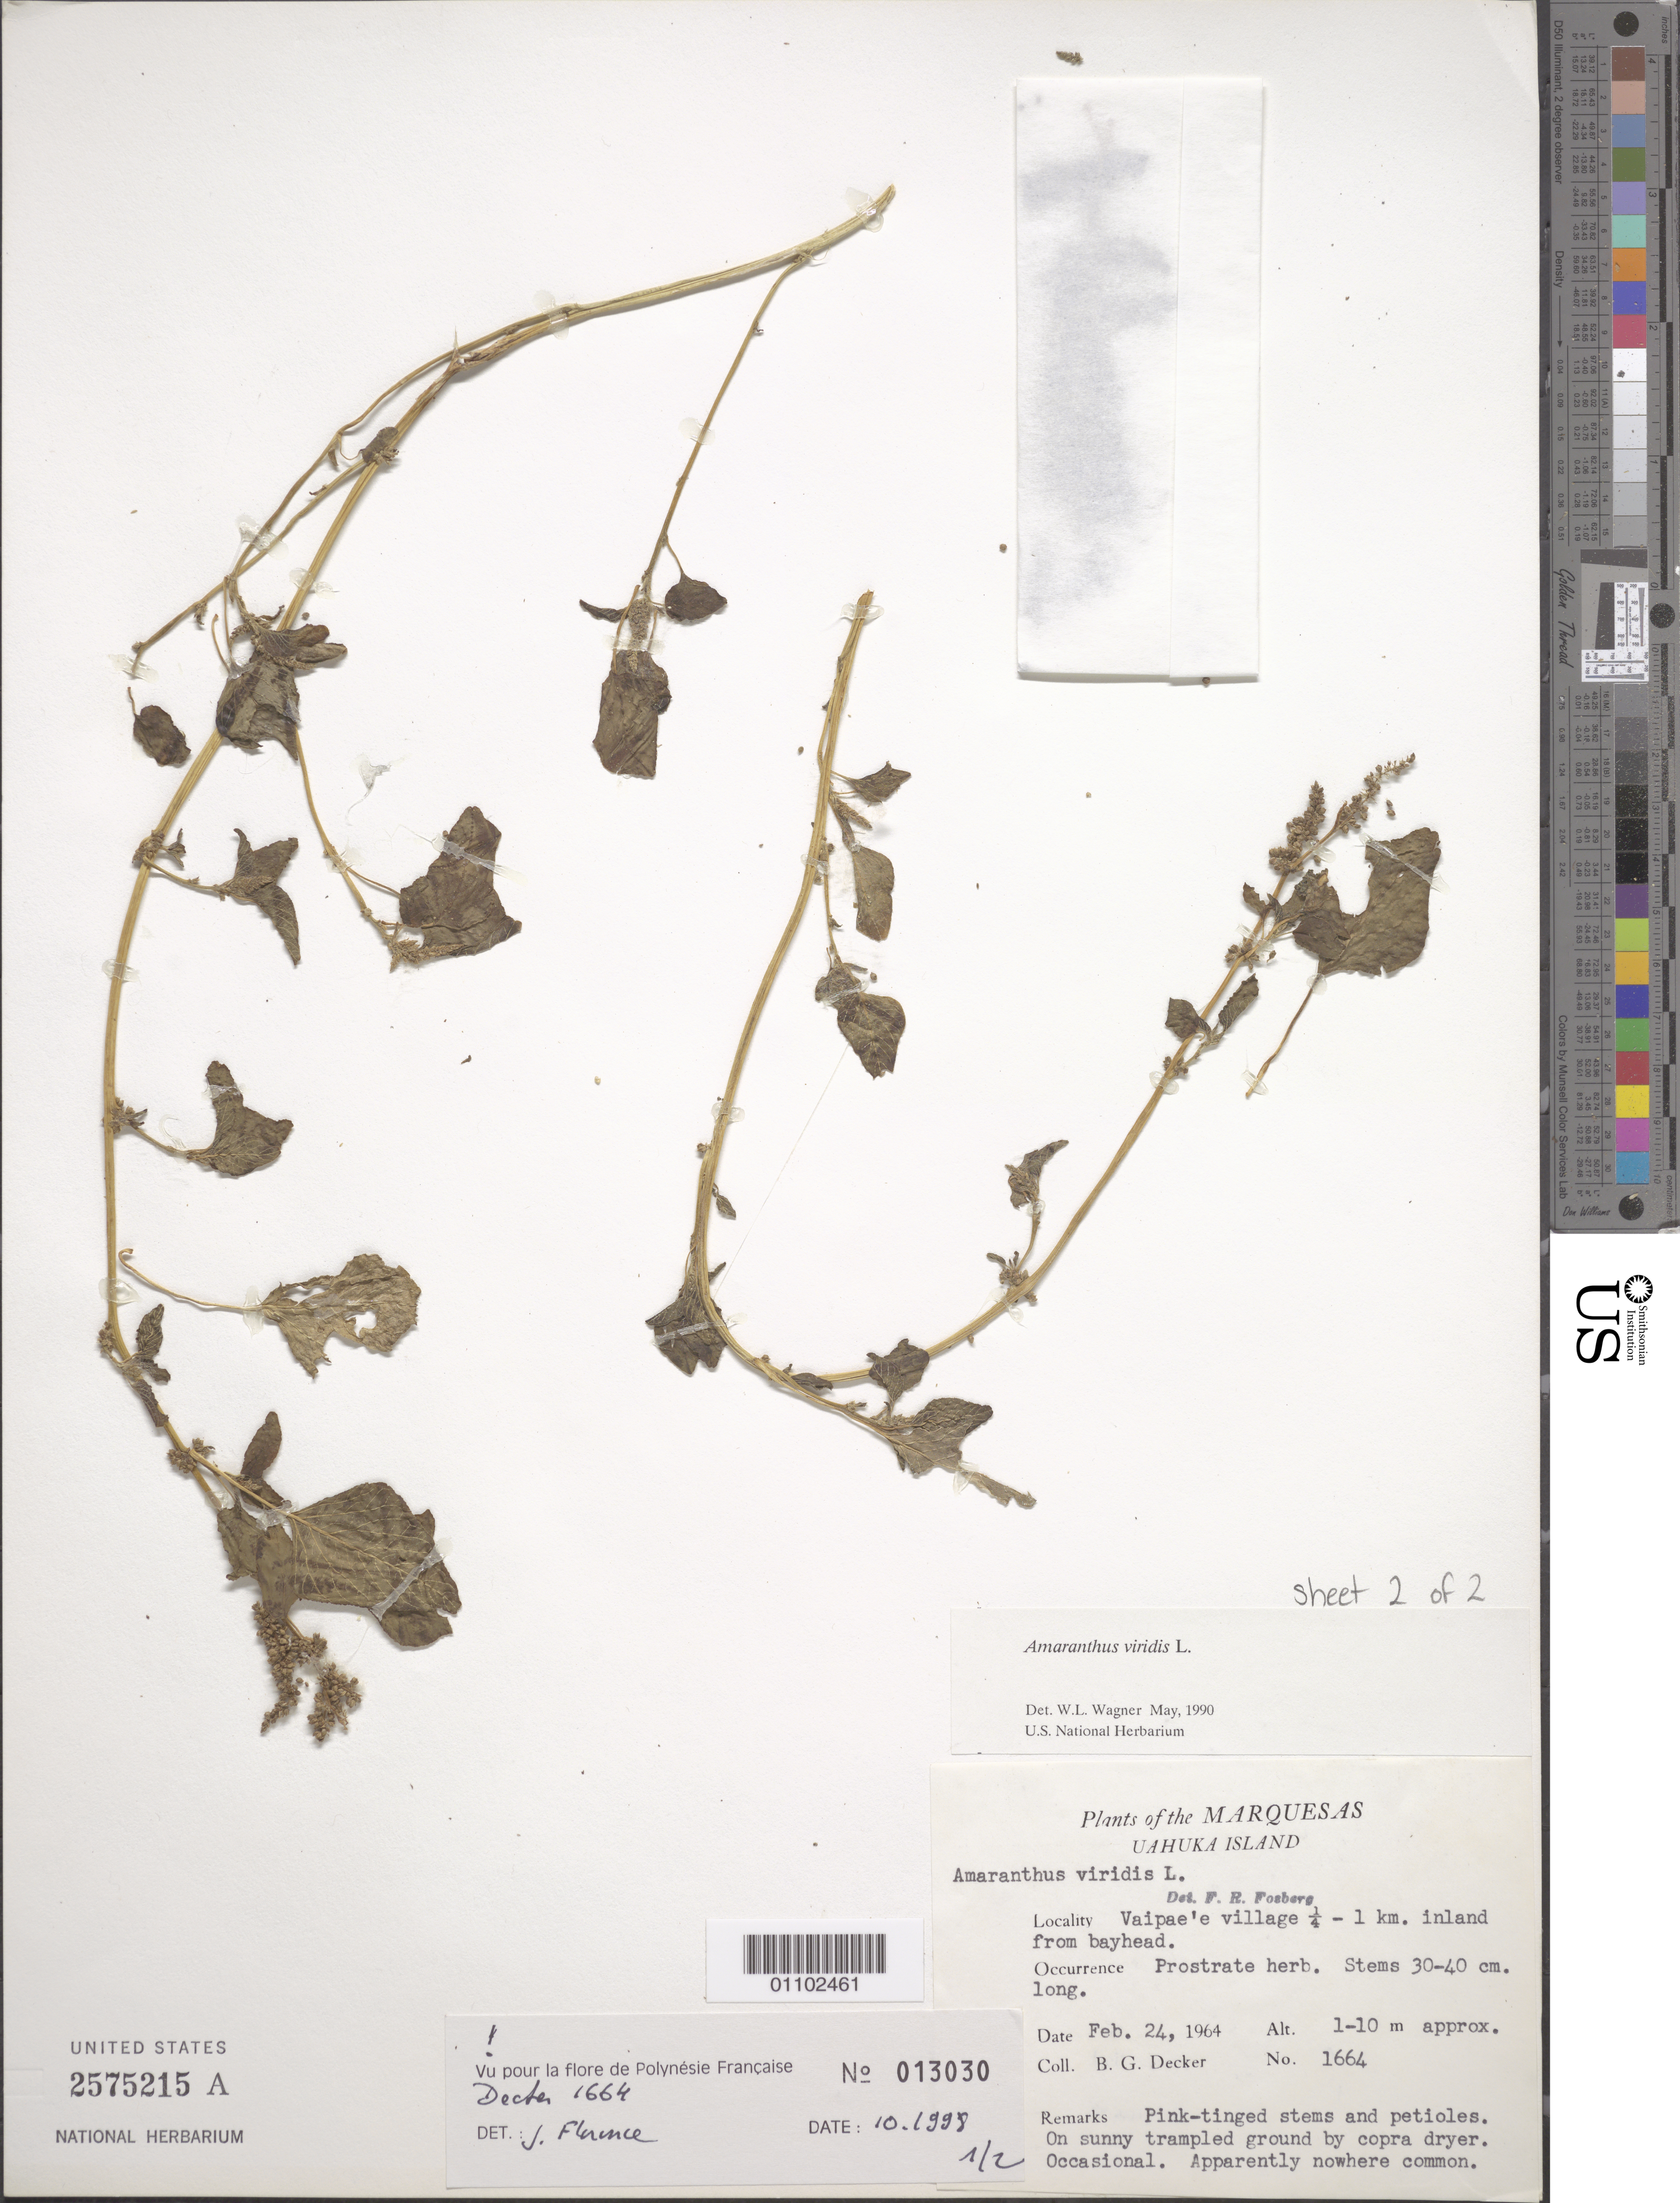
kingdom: Plantae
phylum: Tracheophyta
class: Magnoliopsida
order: Caryophyllales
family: Amaranthaceae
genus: Amaranthus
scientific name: Amaranthus viridis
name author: L.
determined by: Wagner, W. L., (BOT), Smithsonian Institution - National Museum of Natural History (UNITED STATES)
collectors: B. G. Decker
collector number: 1664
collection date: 1964-02-24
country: French Polynesia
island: Ua Huka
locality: Vaipae'e village, 0.25-1 km inland from bayhead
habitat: On sunny trampled ground by copra dryer. Occasional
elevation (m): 1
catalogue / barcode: US 2575215A